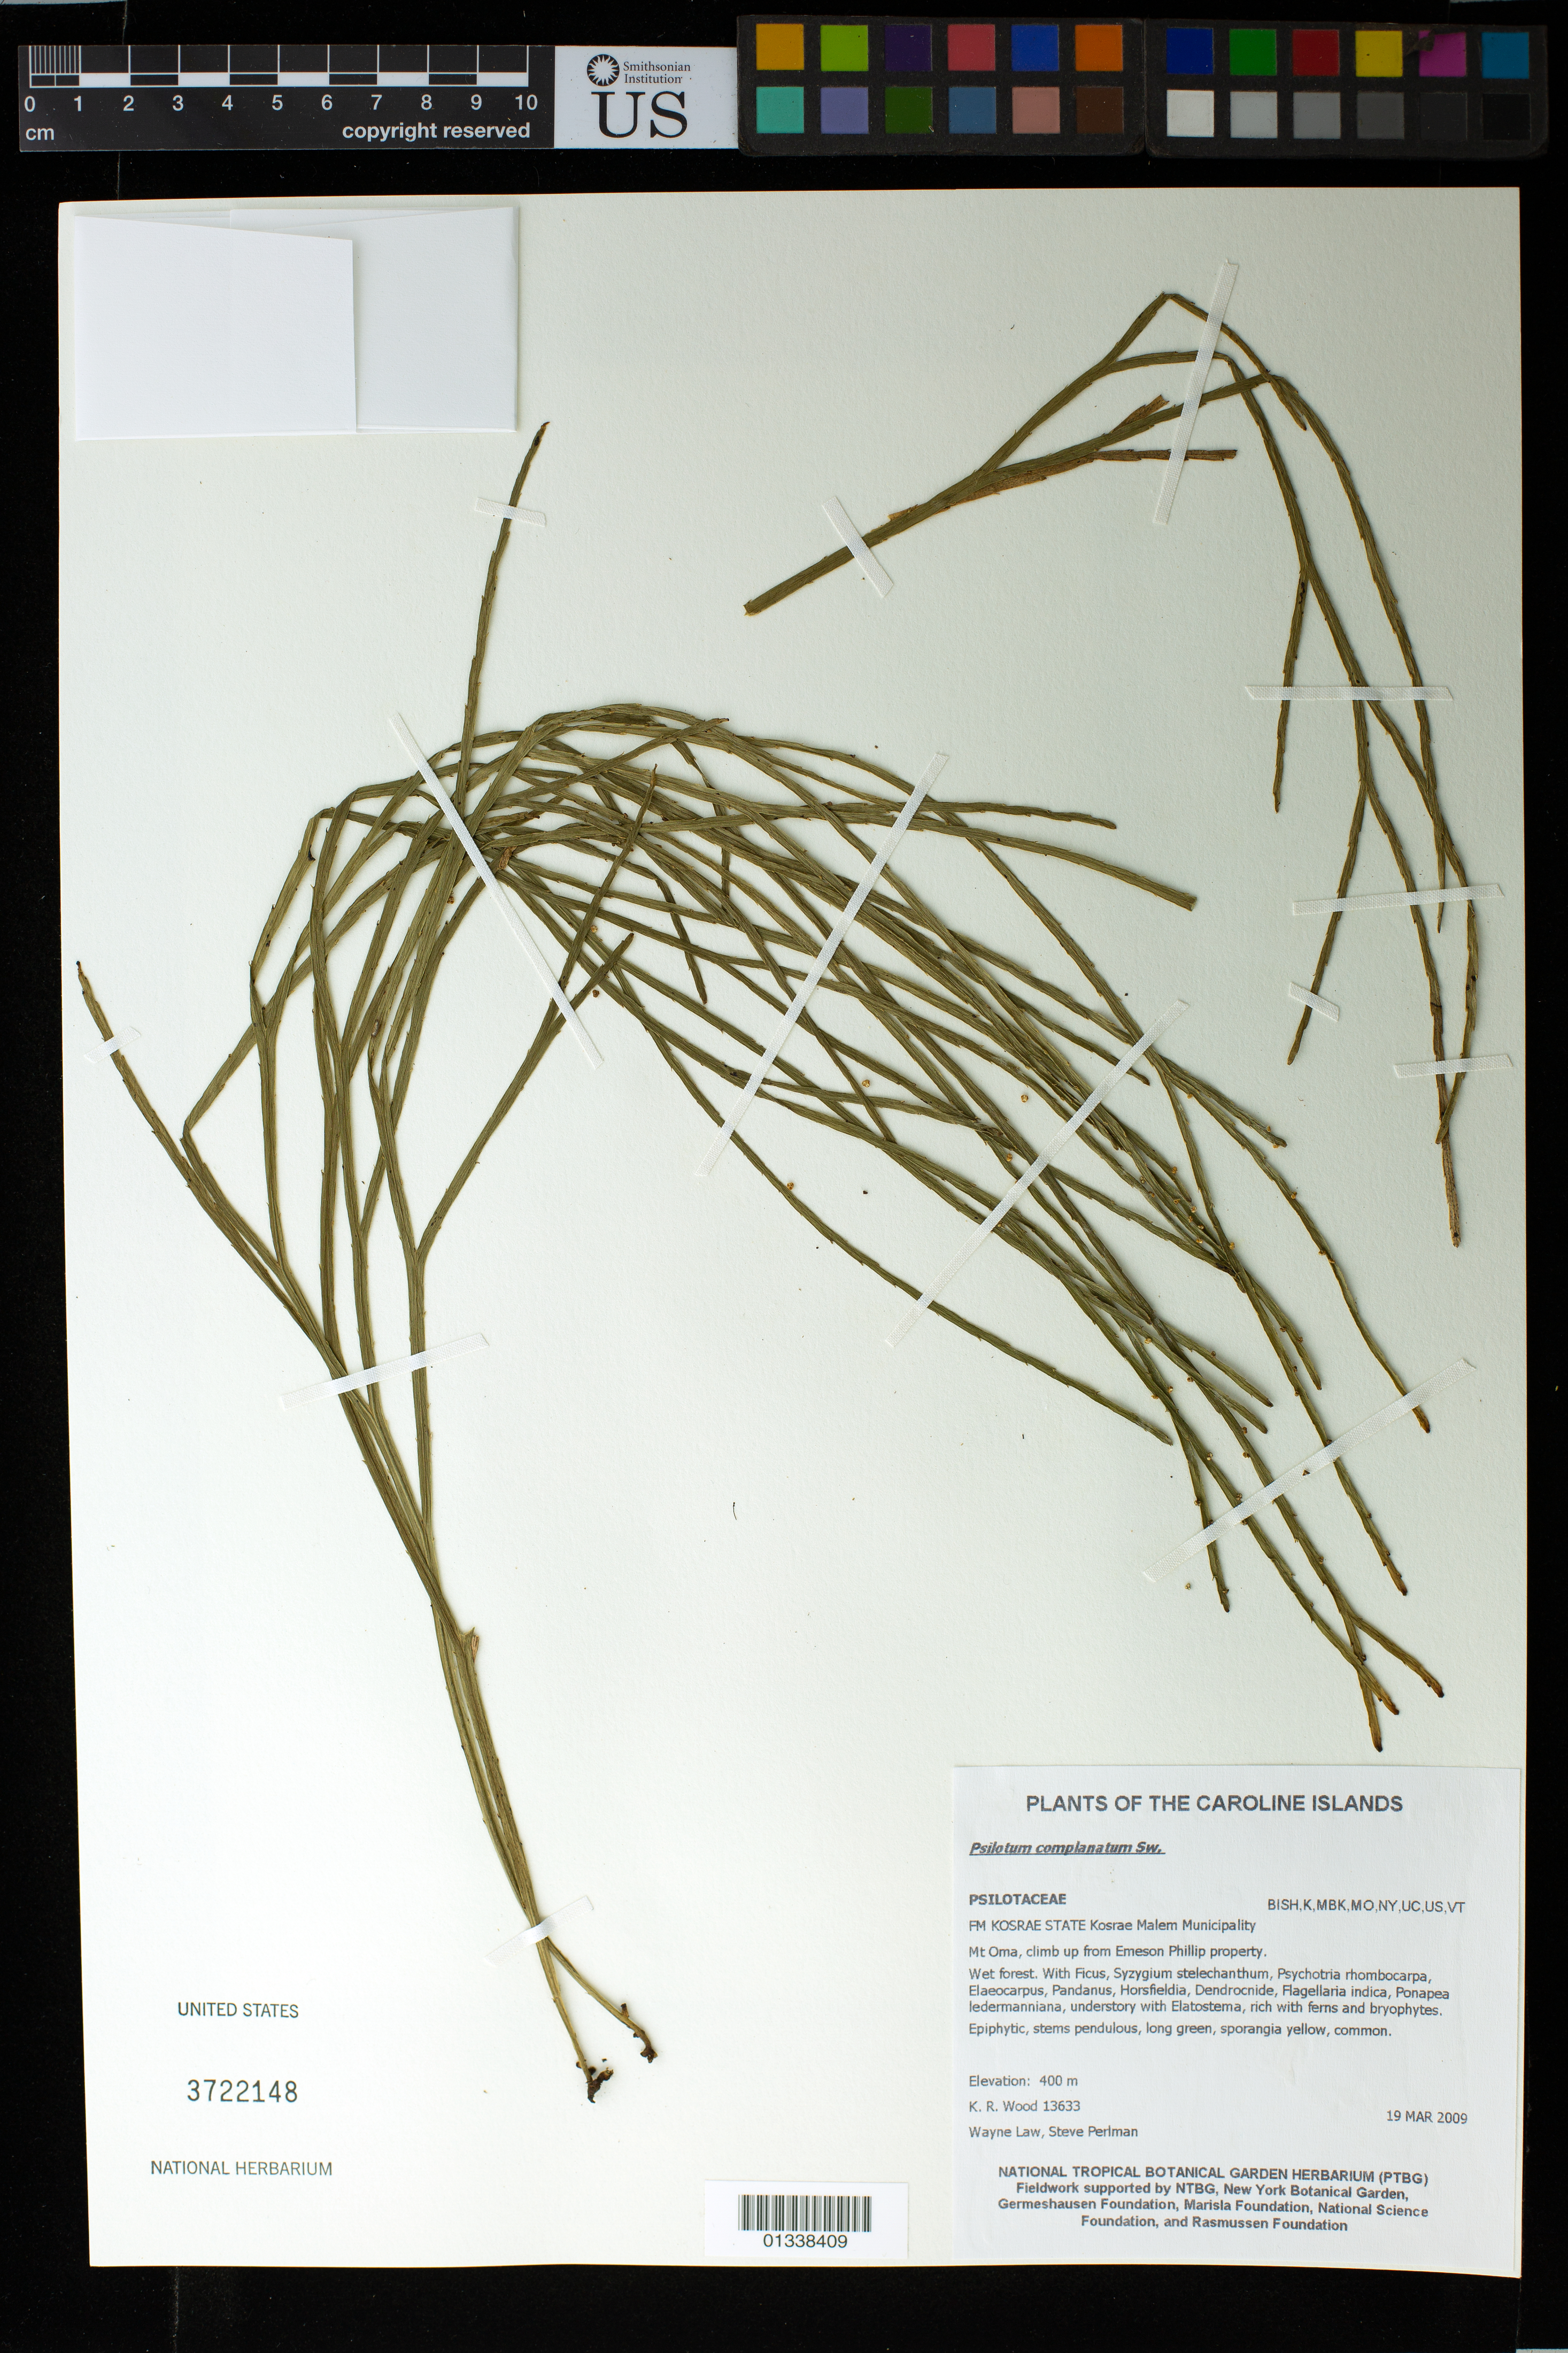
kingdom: Plantae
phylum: Tracheophyta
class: Polypodiopsida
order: Psilotales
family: Psilotaceae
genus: Psilotum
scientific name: Psilotum complanatum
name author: Sw.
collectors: K. R. Wood, W. Law & S. P. Perlman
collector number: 13633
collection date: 2009-03-19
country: Micronesia, Federated States of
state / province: Kosrae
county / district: Malem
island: Kosrae [Kusaie]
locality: Kosrae Malem Municipality. Mt Oma, climb up from Emeson Phillip property.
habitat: Wet forest. Understory, rich with ferns and bryophytes.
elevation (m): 400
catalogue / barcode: US 3722148